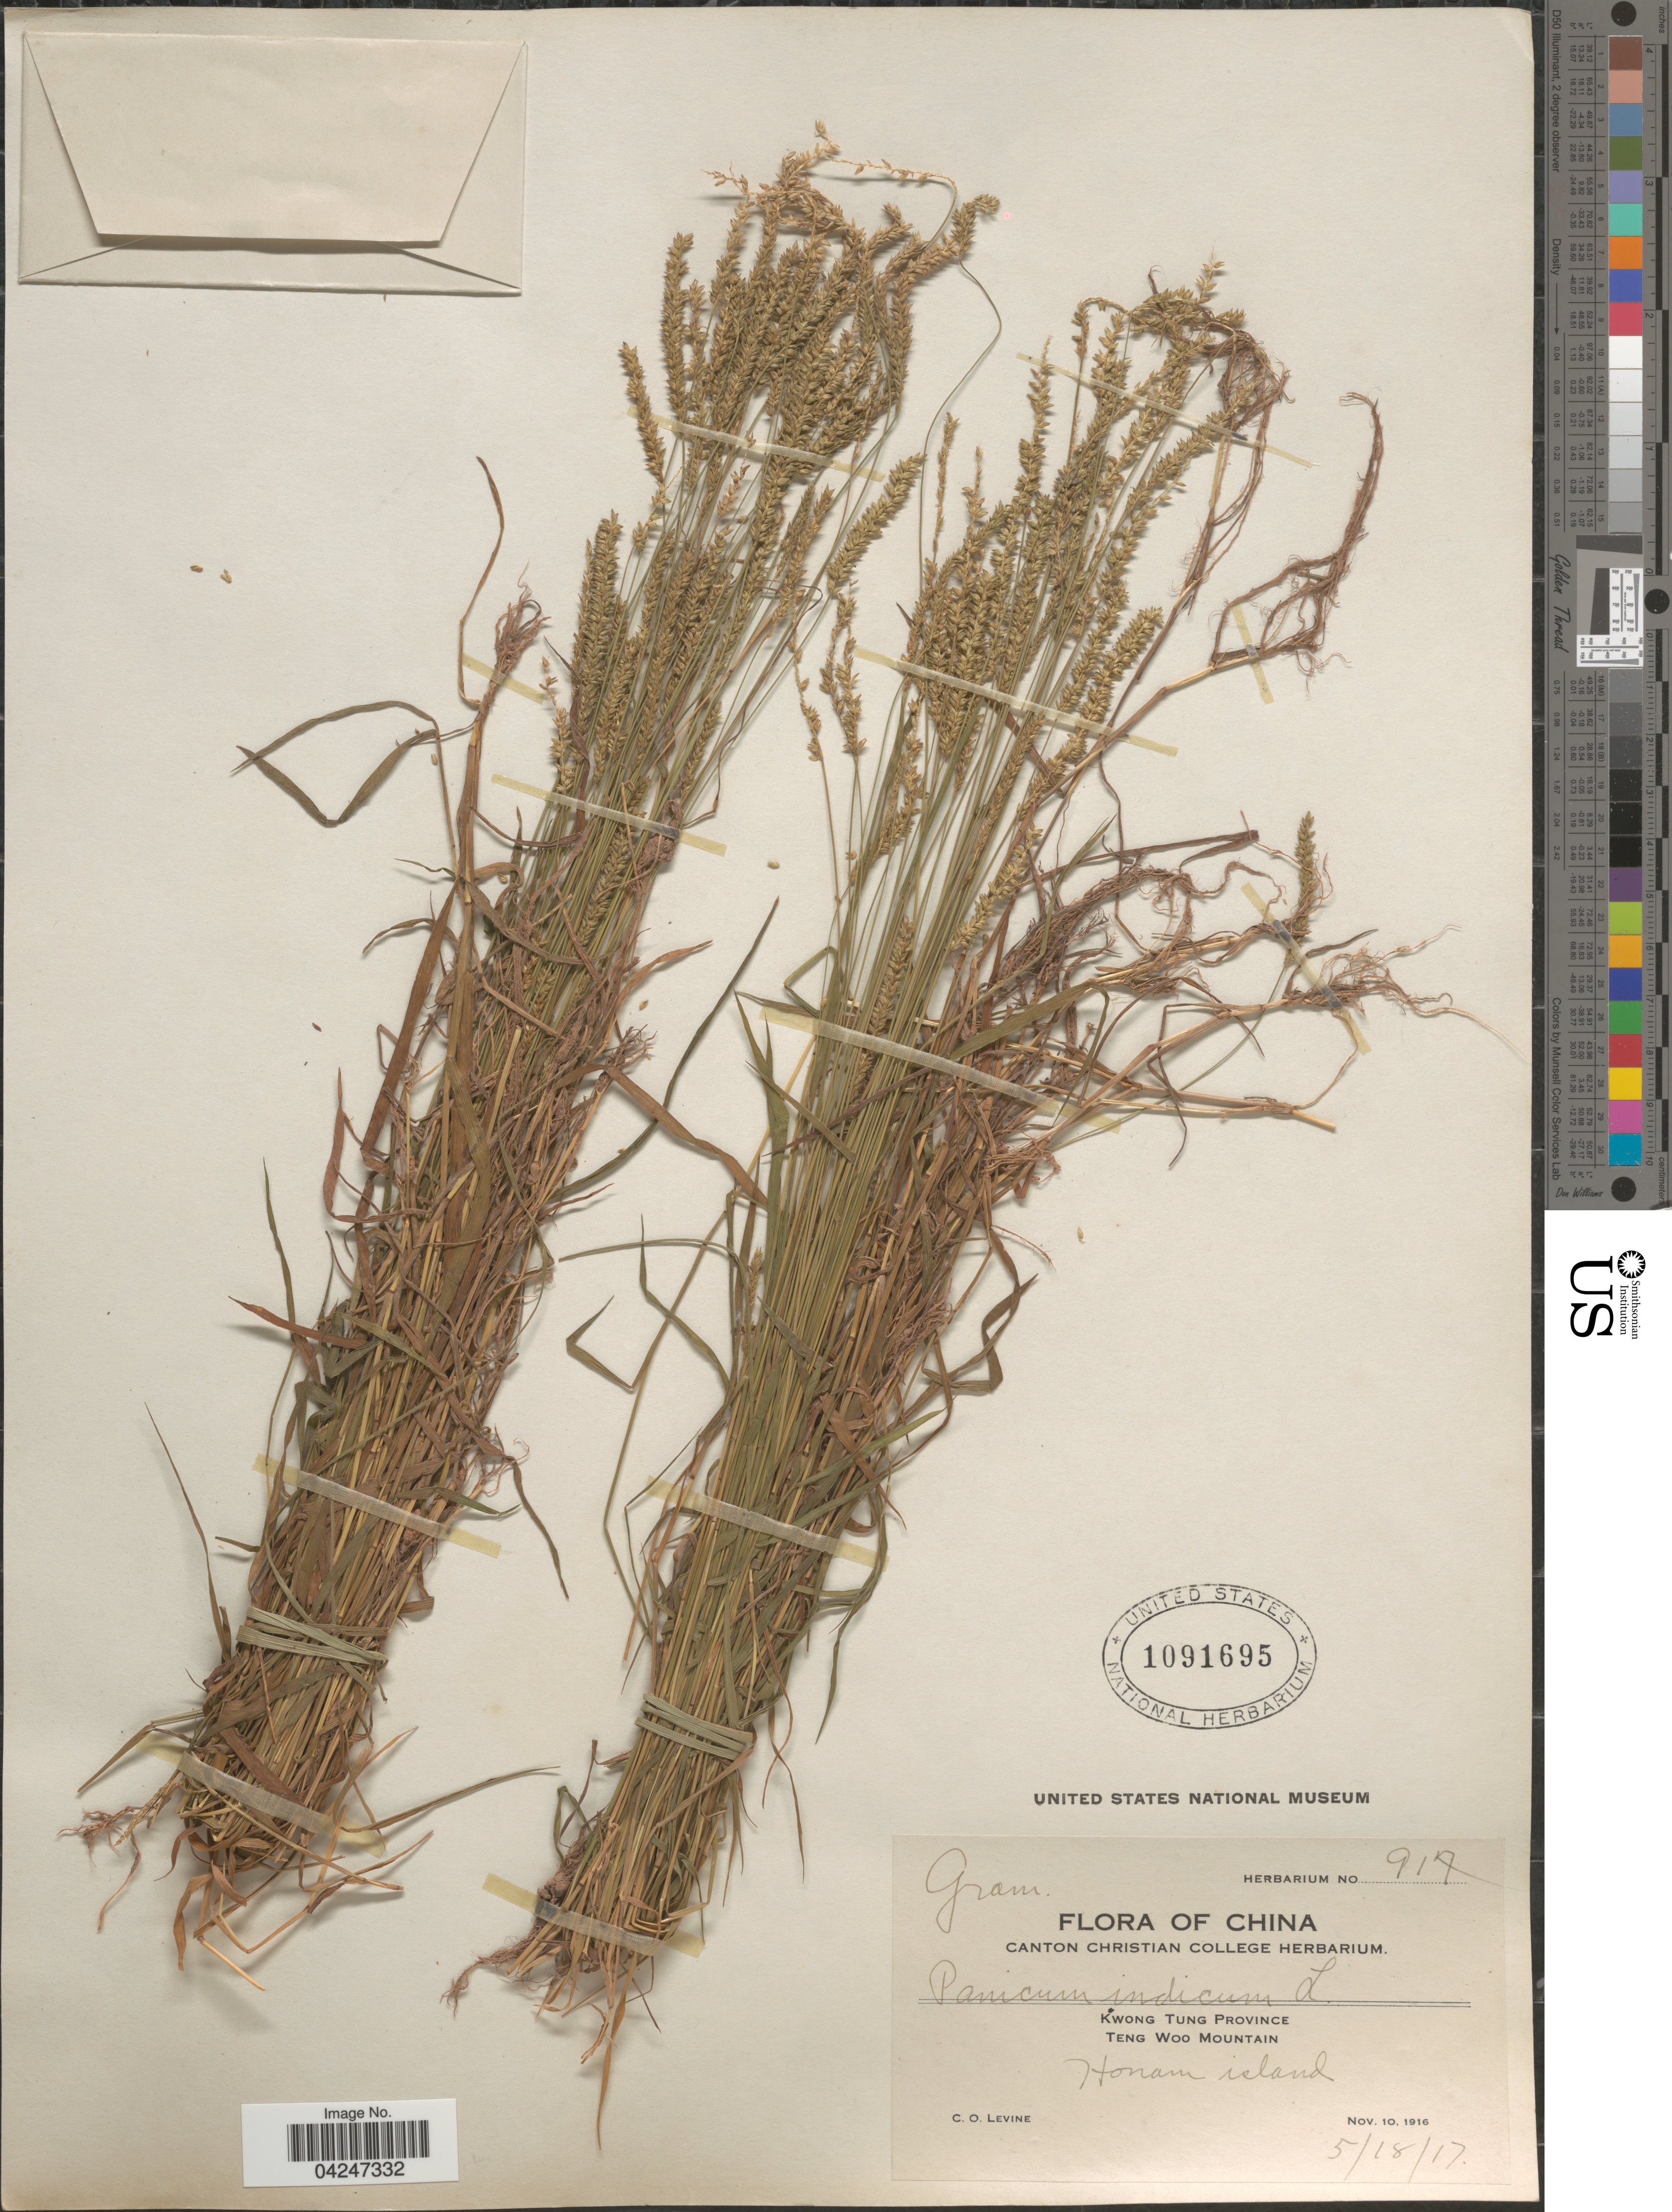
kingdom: Plantae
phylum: Tracheophyta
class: Liliopsida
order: Poales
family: Poaceae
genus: Sacciolepis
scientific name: Sacciolepis indica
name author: (L.) Chase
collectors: C. O. Levine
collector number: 917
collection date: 1916-11-10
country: China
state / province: Guangdong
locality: Kwong Tung Province. Teng Woo Mountain. Honam Island.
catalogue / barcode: US 1091695